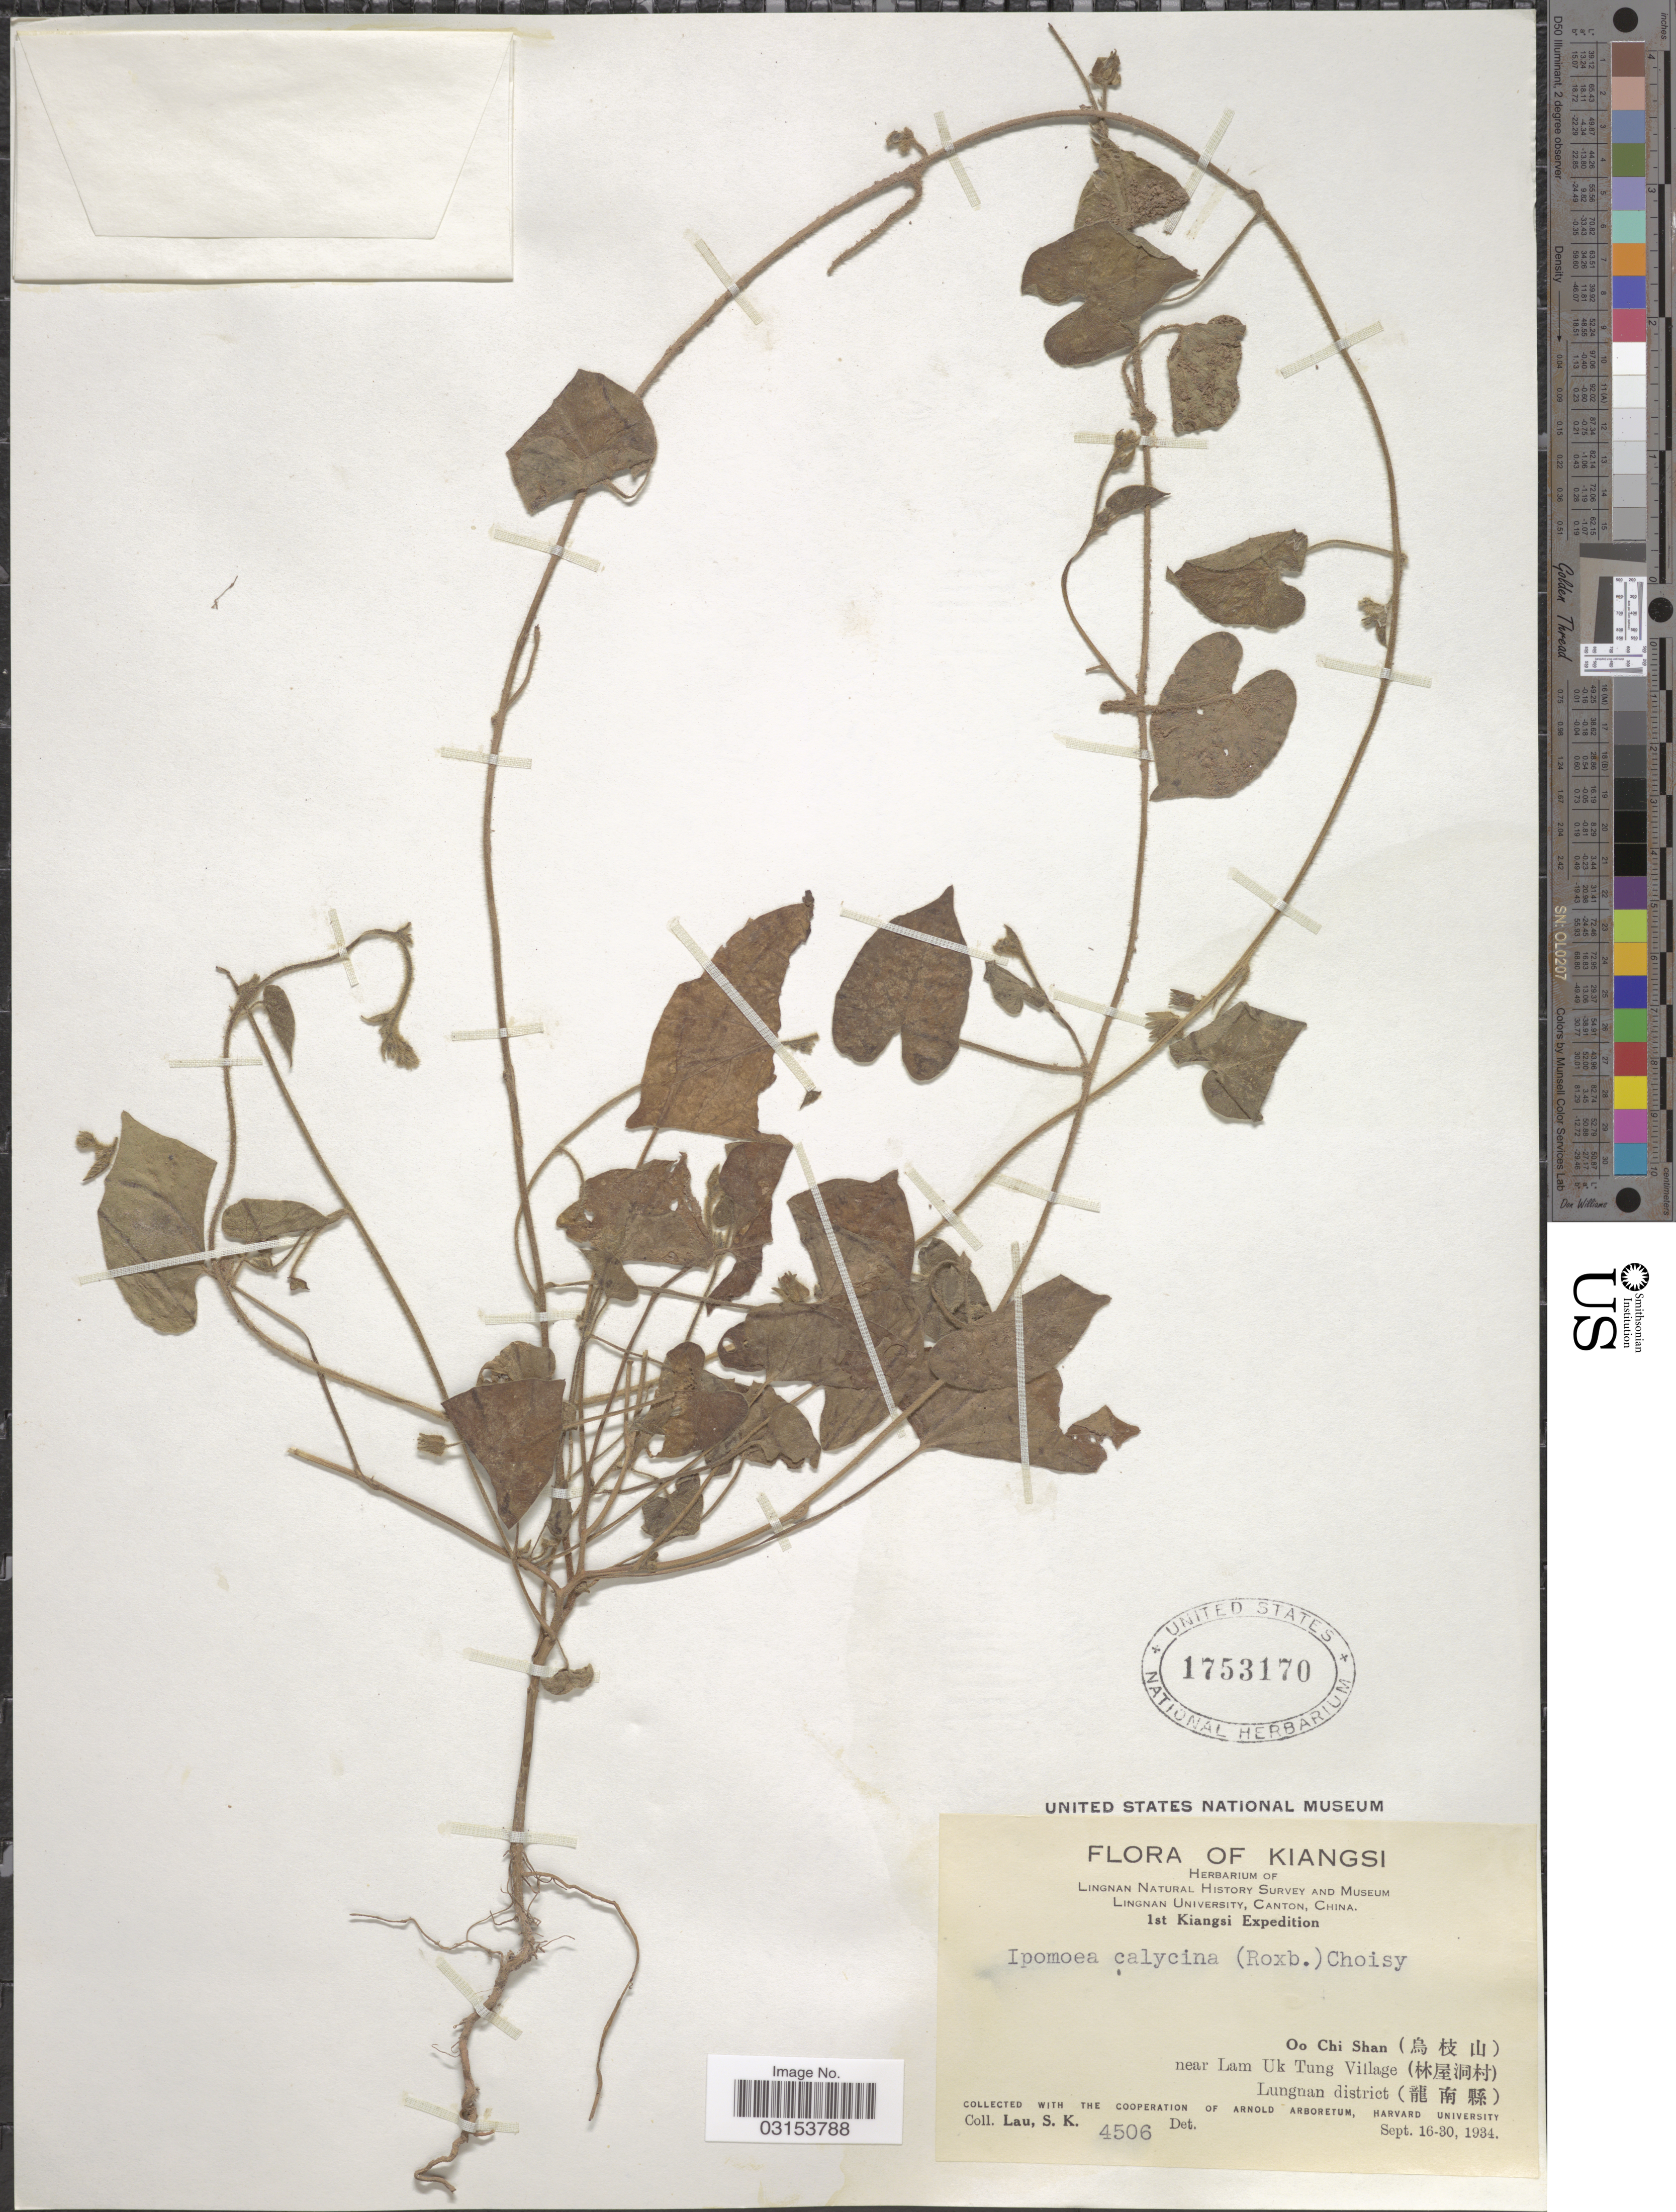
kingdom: Plantae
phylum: Tracheophyta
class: Magnoliopsida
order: Solanales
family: Convolvulaceae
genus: Ipomoea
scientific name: Ipomoea calycina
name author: (Roxb.) Benth. ex C.B. Clarke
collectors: S. K. Lau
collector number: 4506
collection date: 1934-09-16/1934-09-30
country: China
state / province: Jiangxi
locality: Kiangsi. Oo Chi Shan (X) near Lam Uk Tung Village (X) Lungnan district (X).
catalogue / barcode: US 1753170